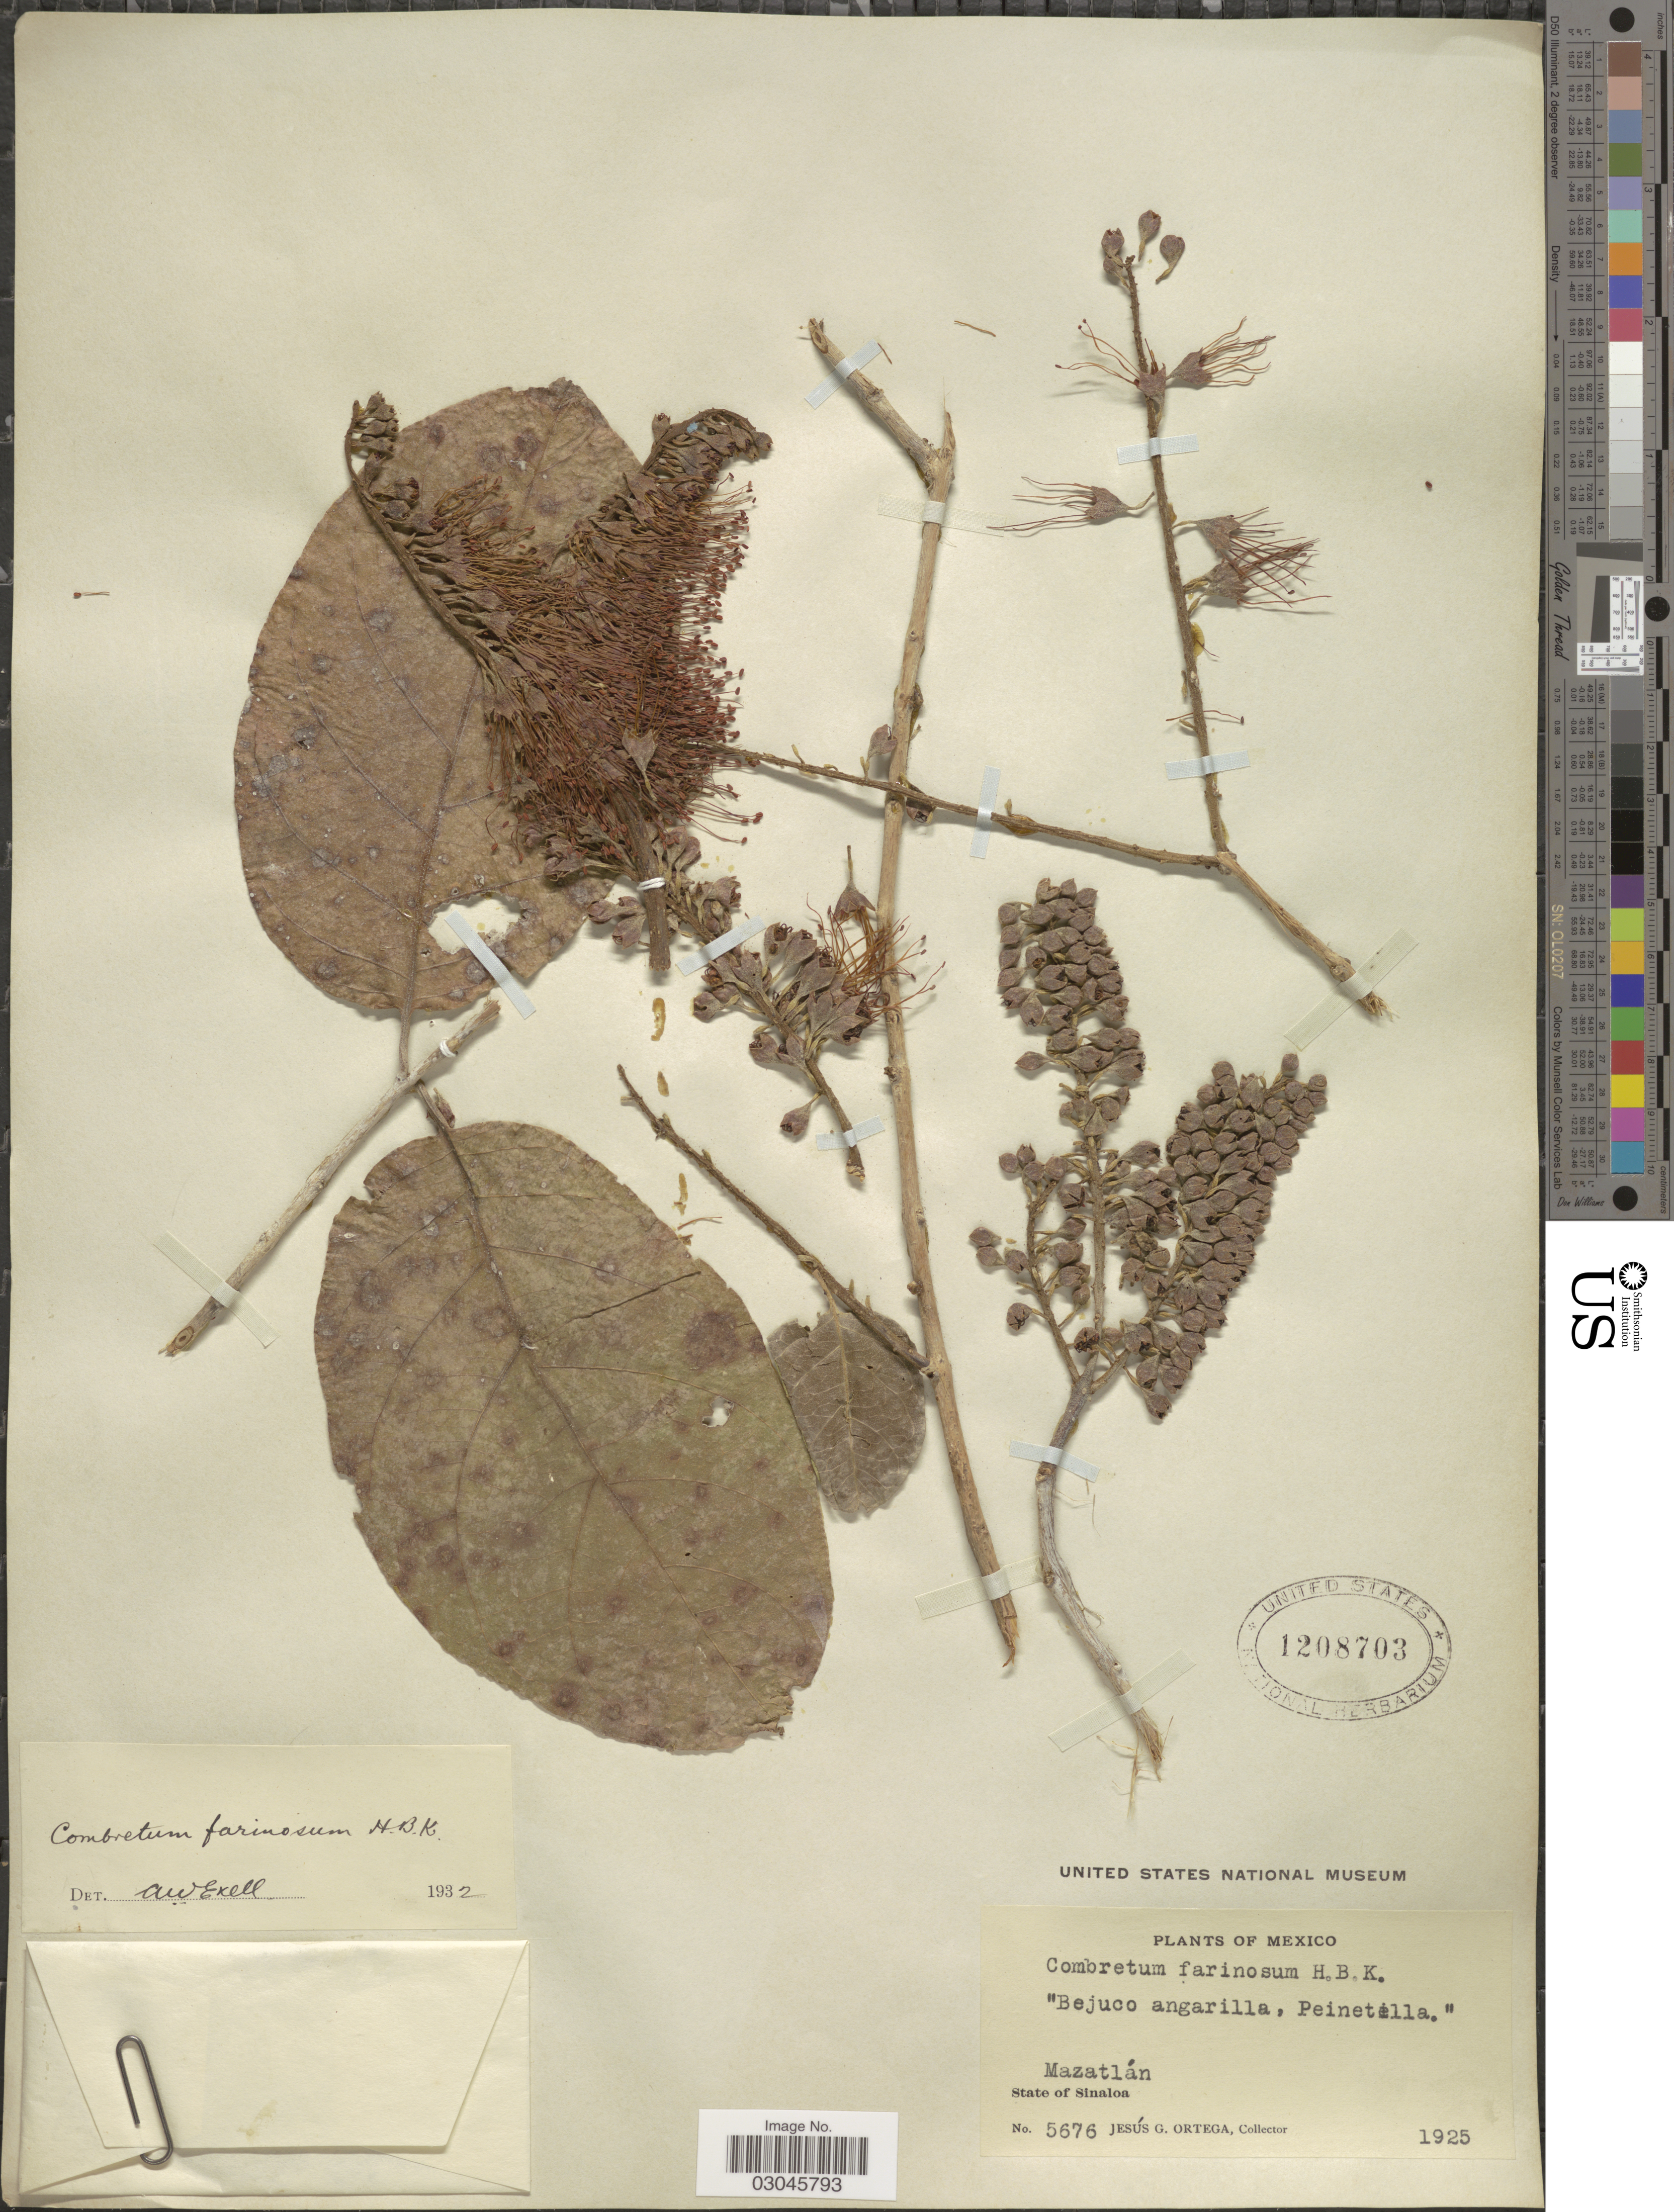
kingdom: Plantae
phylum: Tracheophyta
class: Magnoliopsida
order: Myrtales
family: Combretaceae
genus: Combretum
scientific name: Combretum fruticosum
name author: (Loefl.) Stuntz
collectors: J. Ortega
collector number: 5676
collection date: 1925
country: Mexico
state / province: Sinaloa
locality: Mazatlán.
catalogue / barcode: US 1208703